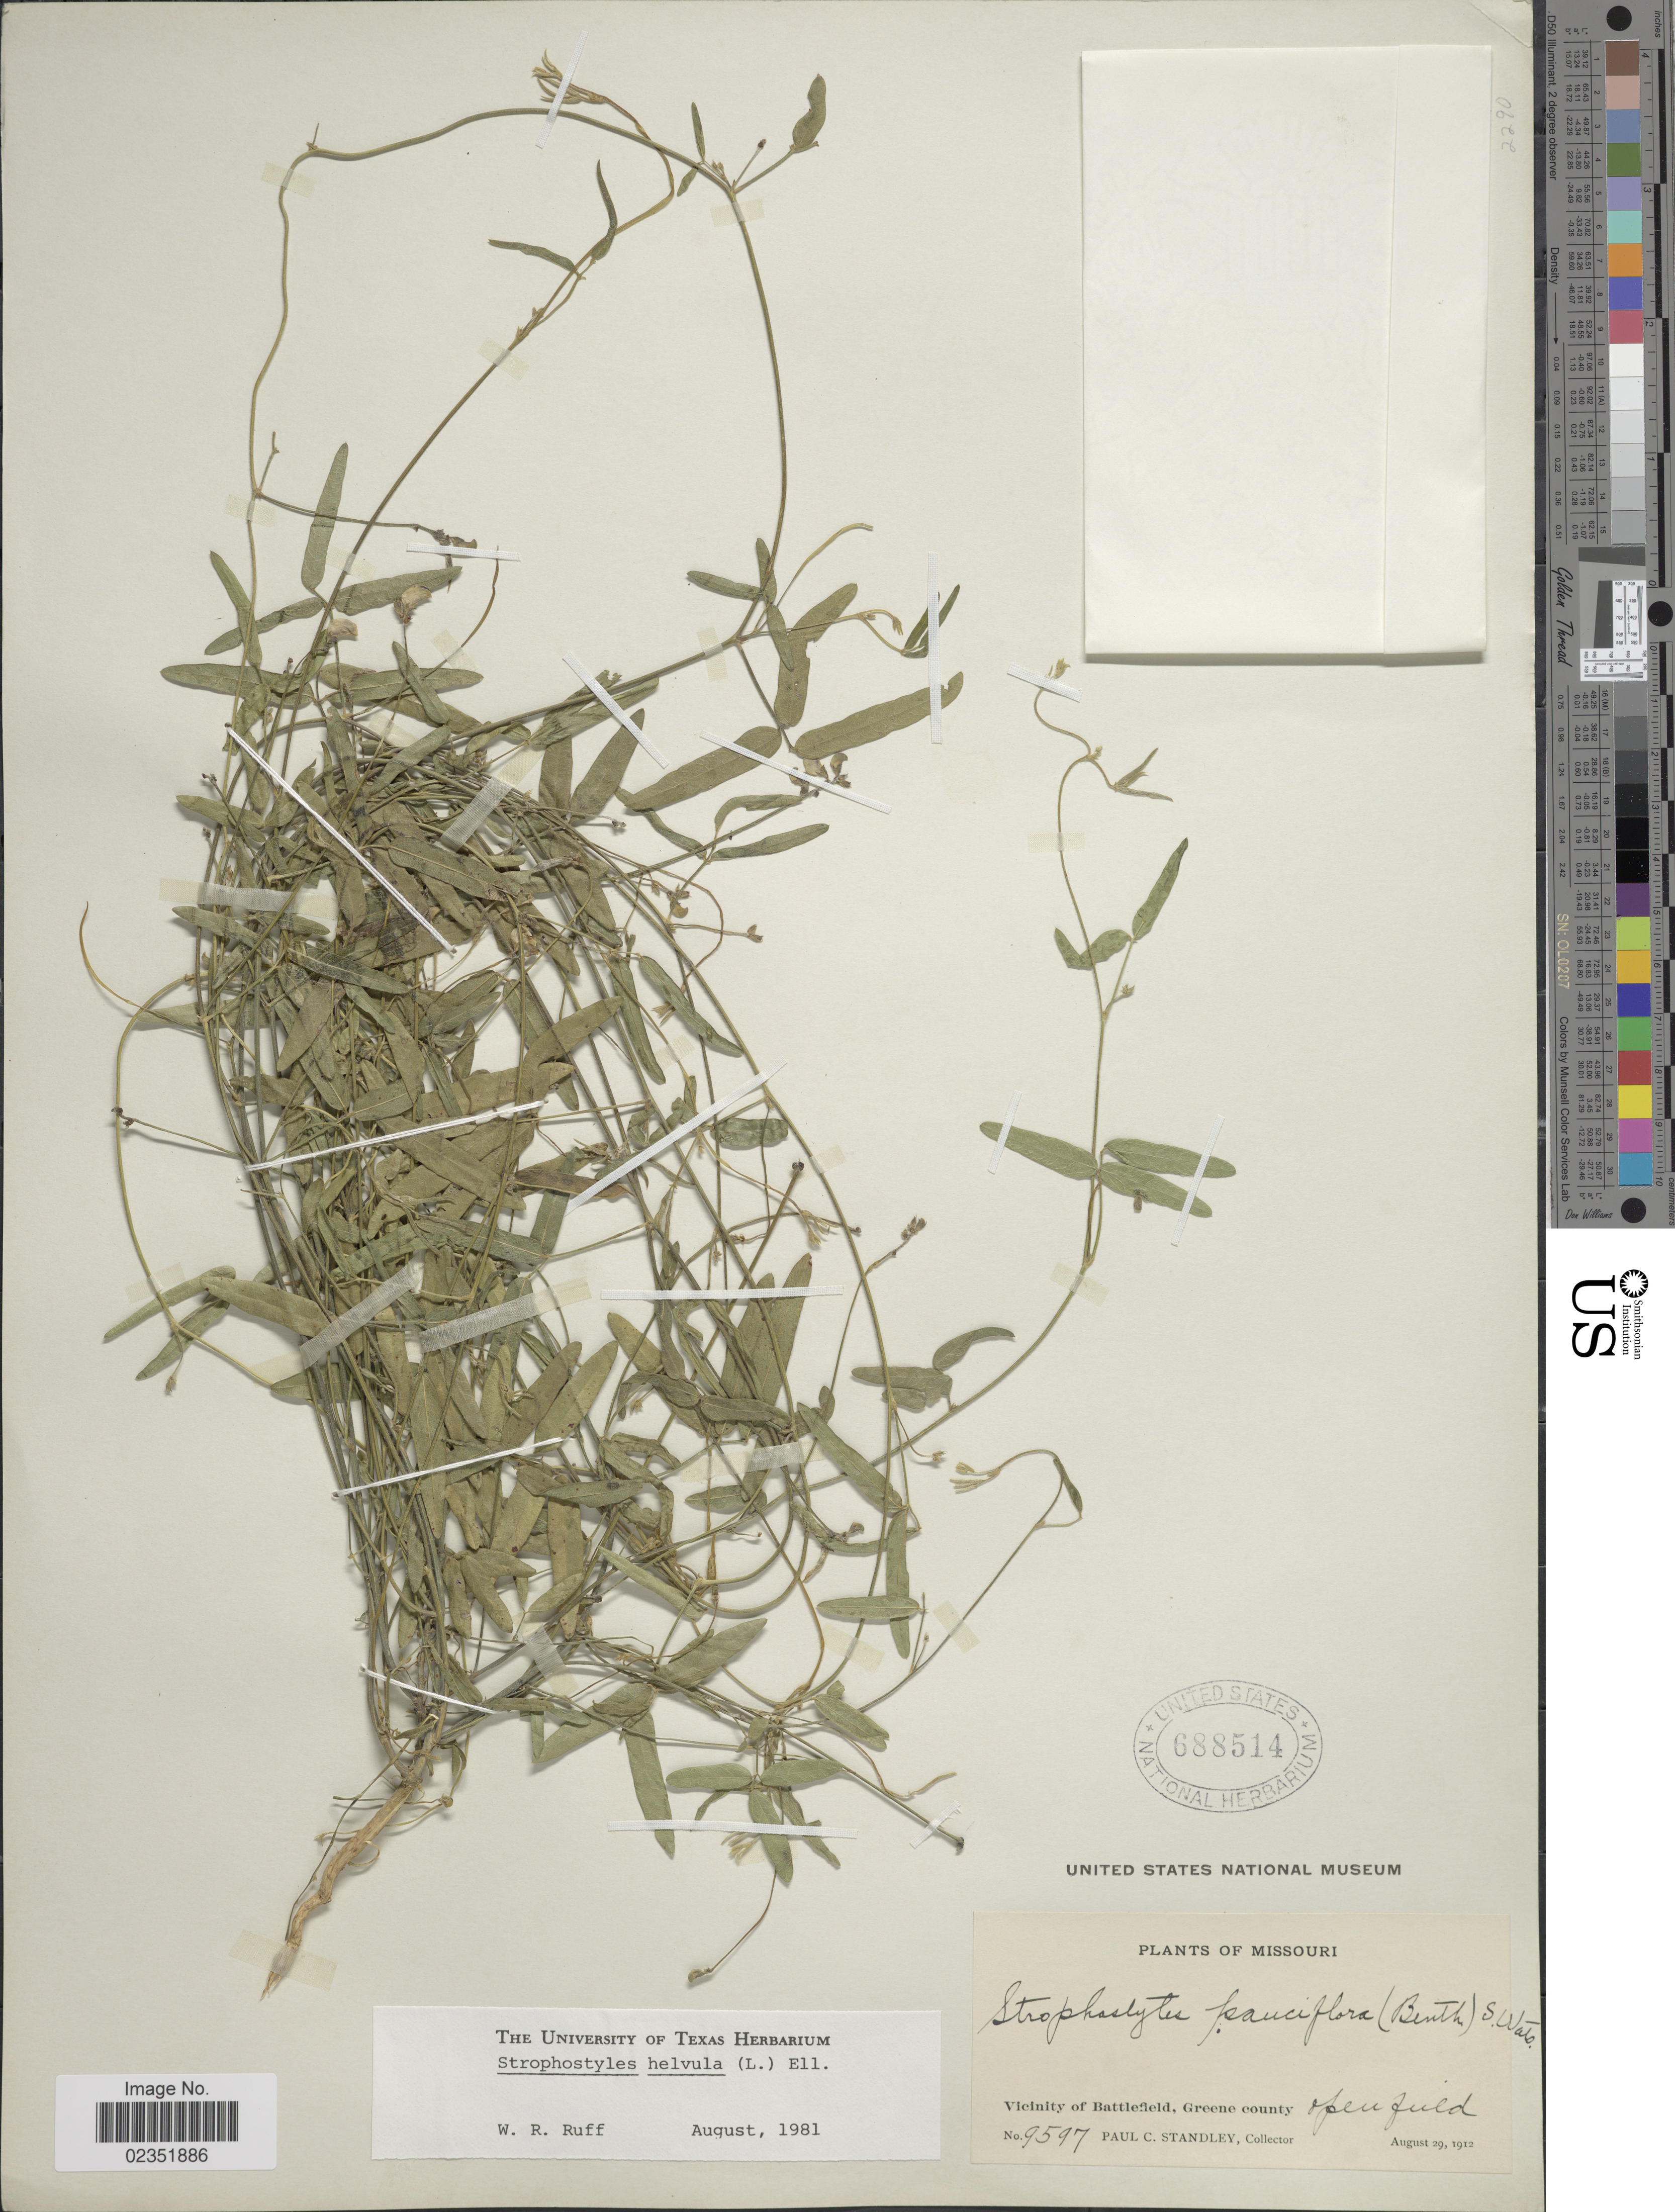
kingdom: Plantae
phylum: Tracheophyta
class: Magnoliopsida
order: Fabales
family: Fabaceae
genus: Strophostyles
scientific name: Strophostyles helvola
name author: (L.) Elliott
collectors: P. C. Standley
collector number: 9597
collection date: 1912-08-29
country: United States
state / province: Missouri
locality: Vicinity of Battlefield, Greene county, open field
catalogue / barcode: US 688514